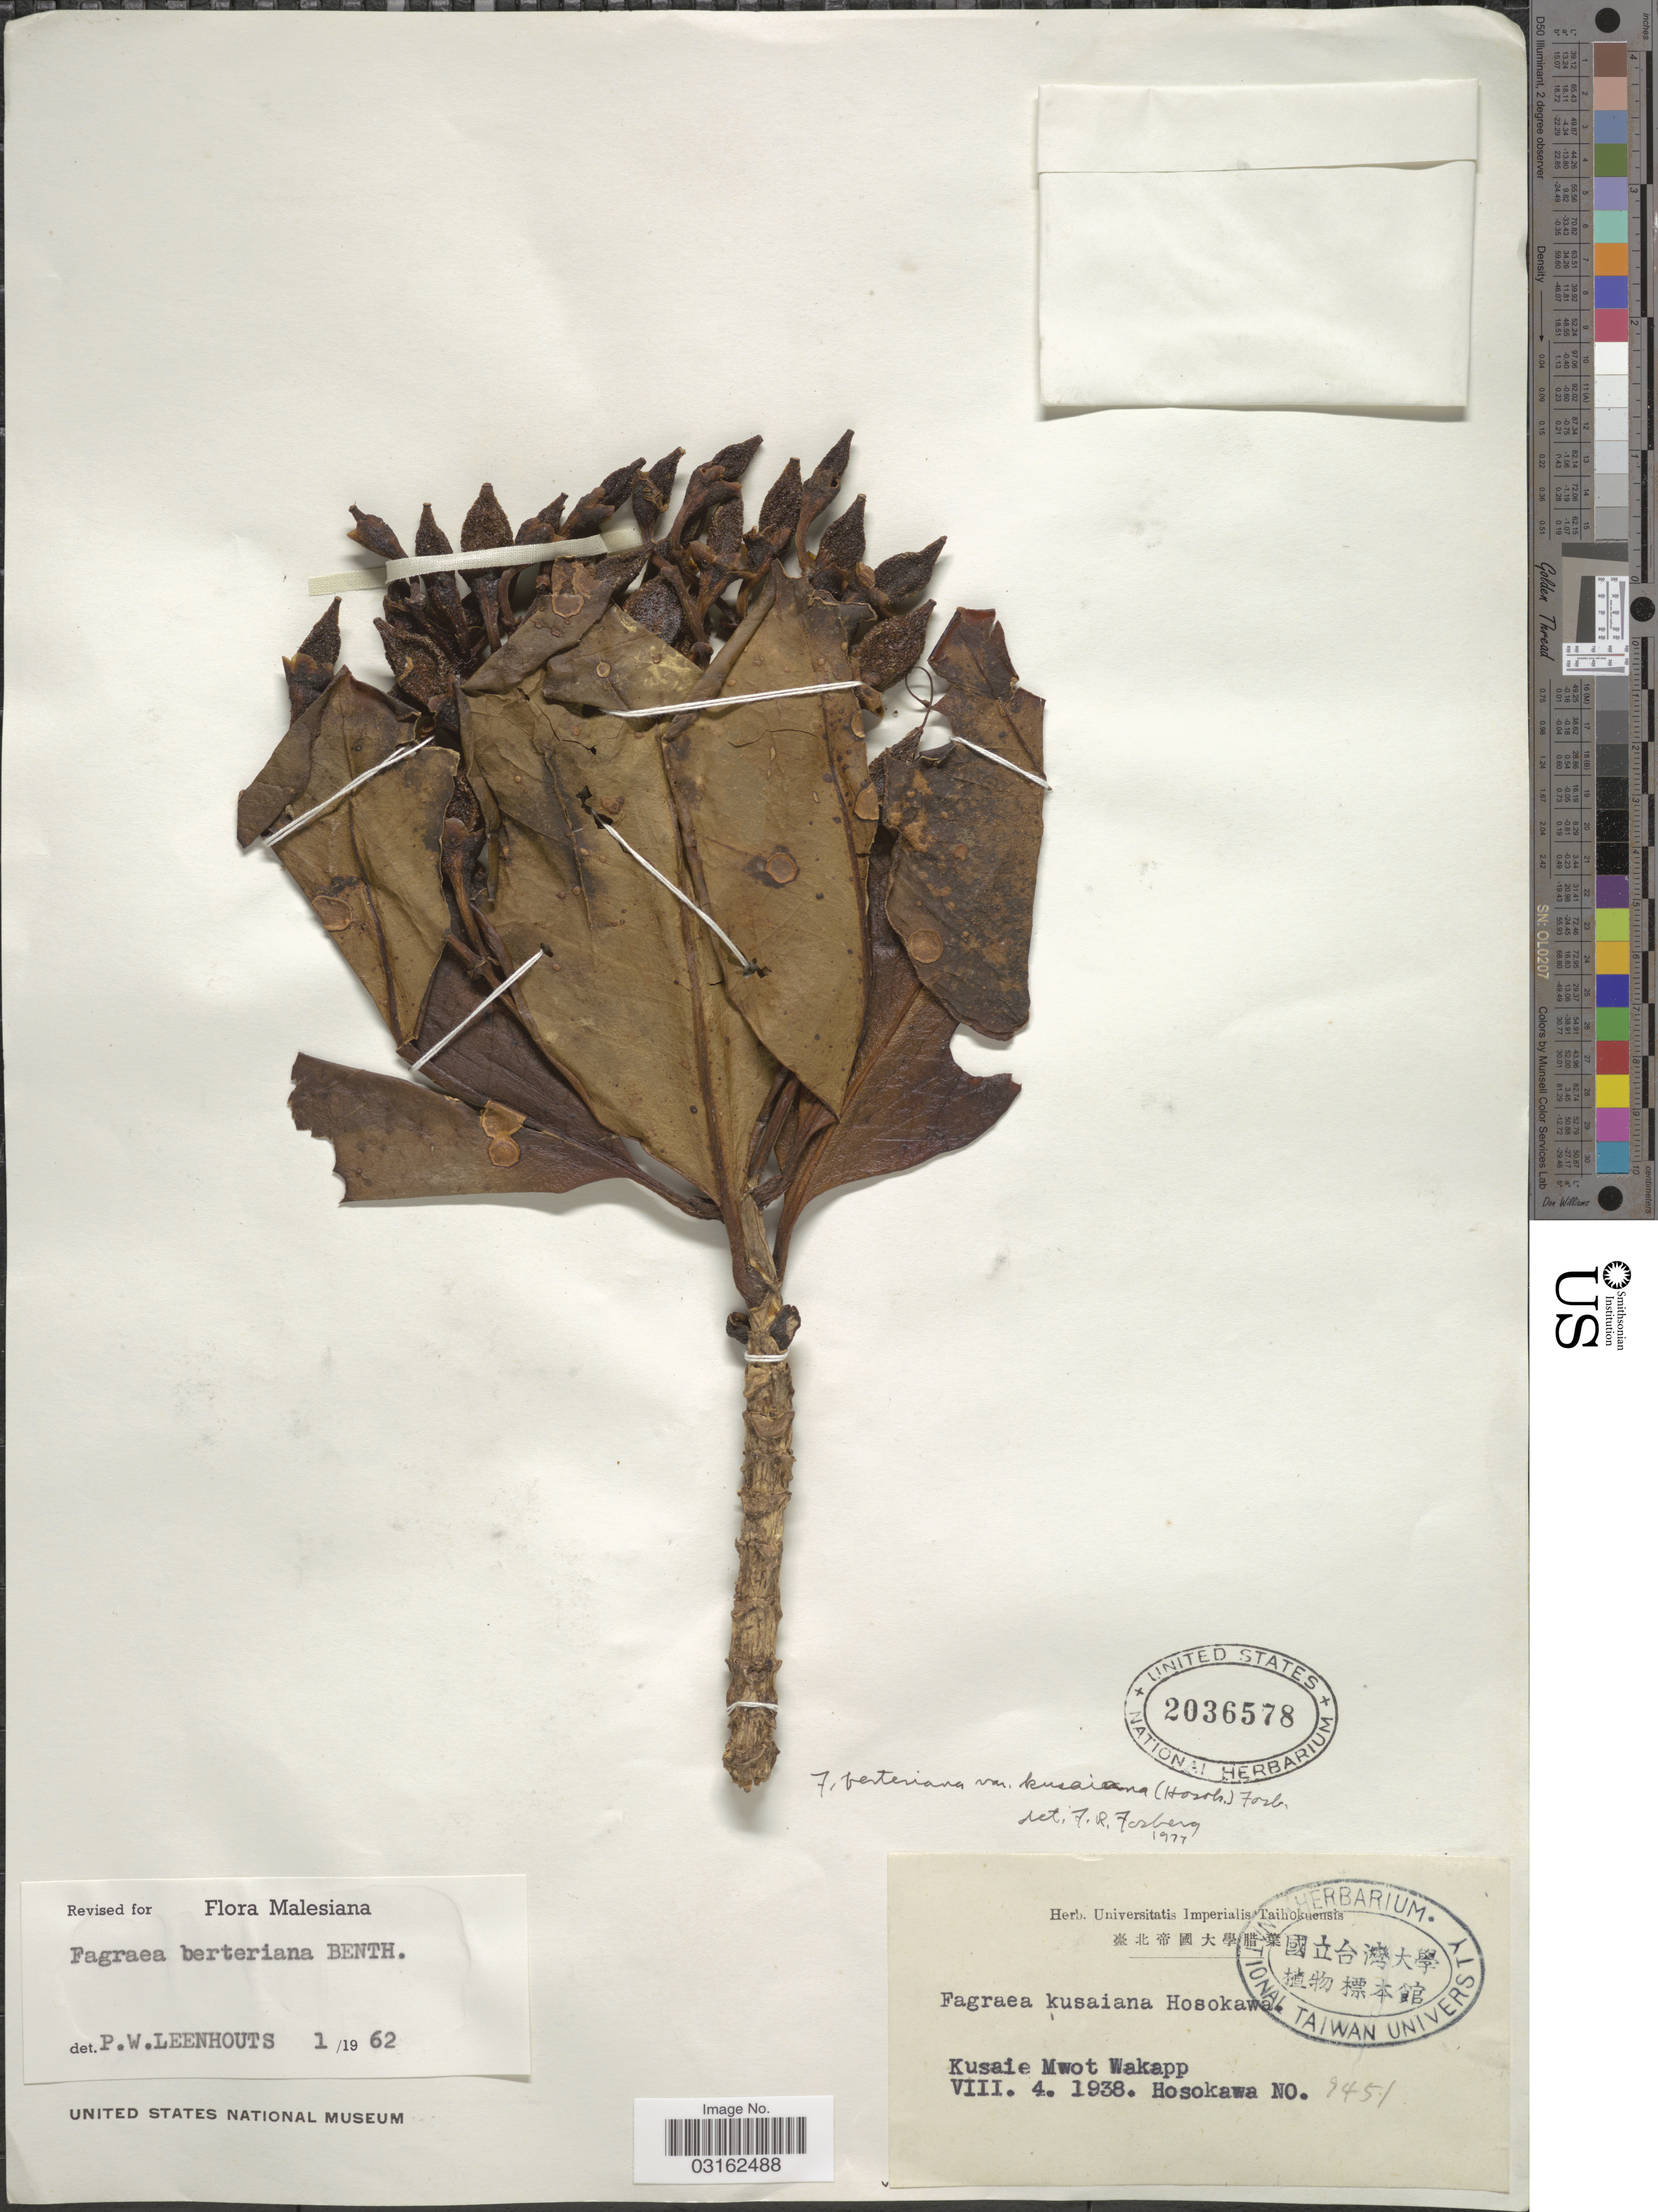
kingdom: Plantae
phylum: Tracheophyta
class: Magnoliopsida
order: Gentianales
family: Gentianaceae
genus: Fagraea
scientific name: Fagraea berteroana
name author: A. Gray ex Benth.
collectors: Hosokawa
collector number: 9451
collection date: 1938-08-04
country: Micronesia, Federated States of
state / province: Kosrae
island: Kosrae [Kusaie]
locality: Kusaie Mwot Wakapp.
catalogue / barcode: US 2036578